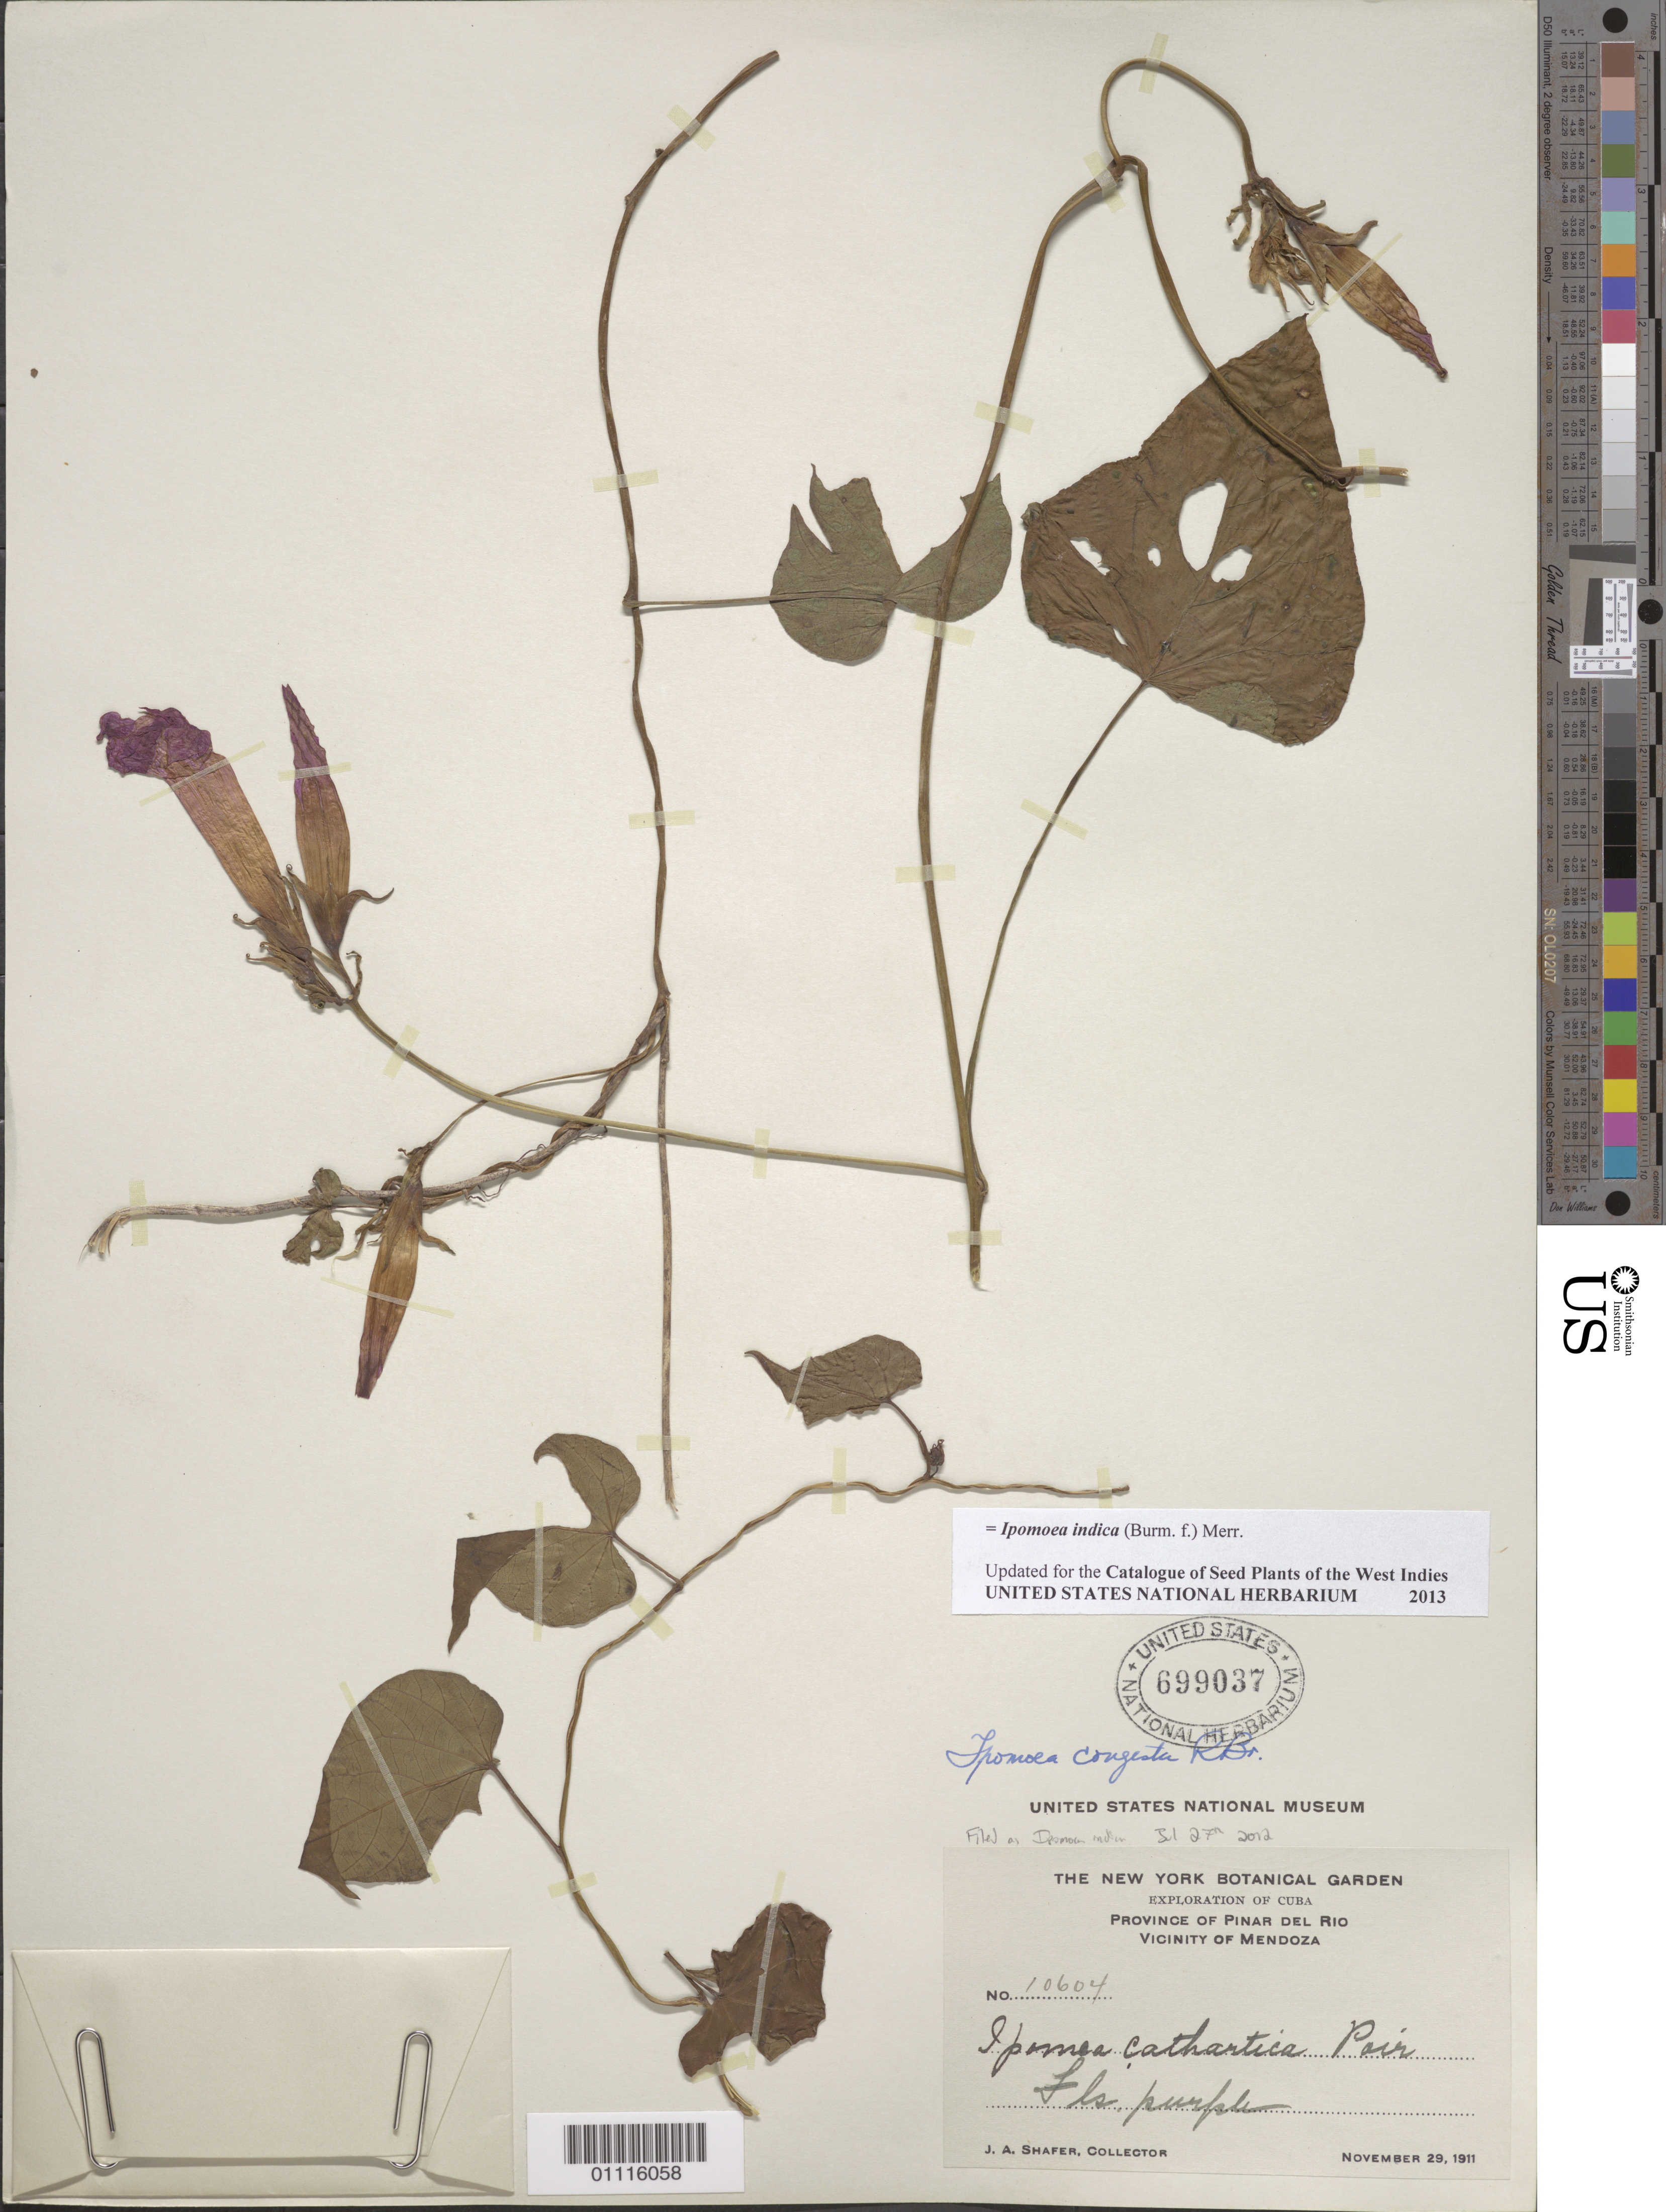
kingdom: Plantae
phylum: Tracheophyta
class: Magnoliopsida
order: Solanales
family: Convolvulaceae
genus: Ipomoea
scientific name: Ipomoea indica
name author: (Burm.) Merr.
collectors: J. A. Shafer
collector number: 10604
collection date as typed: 29 Nov 1911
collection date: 1911-11-29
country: Cuba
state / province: Pinar del Rio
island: Cuba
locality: Vicinity of Mendoza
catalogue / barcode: US 699037